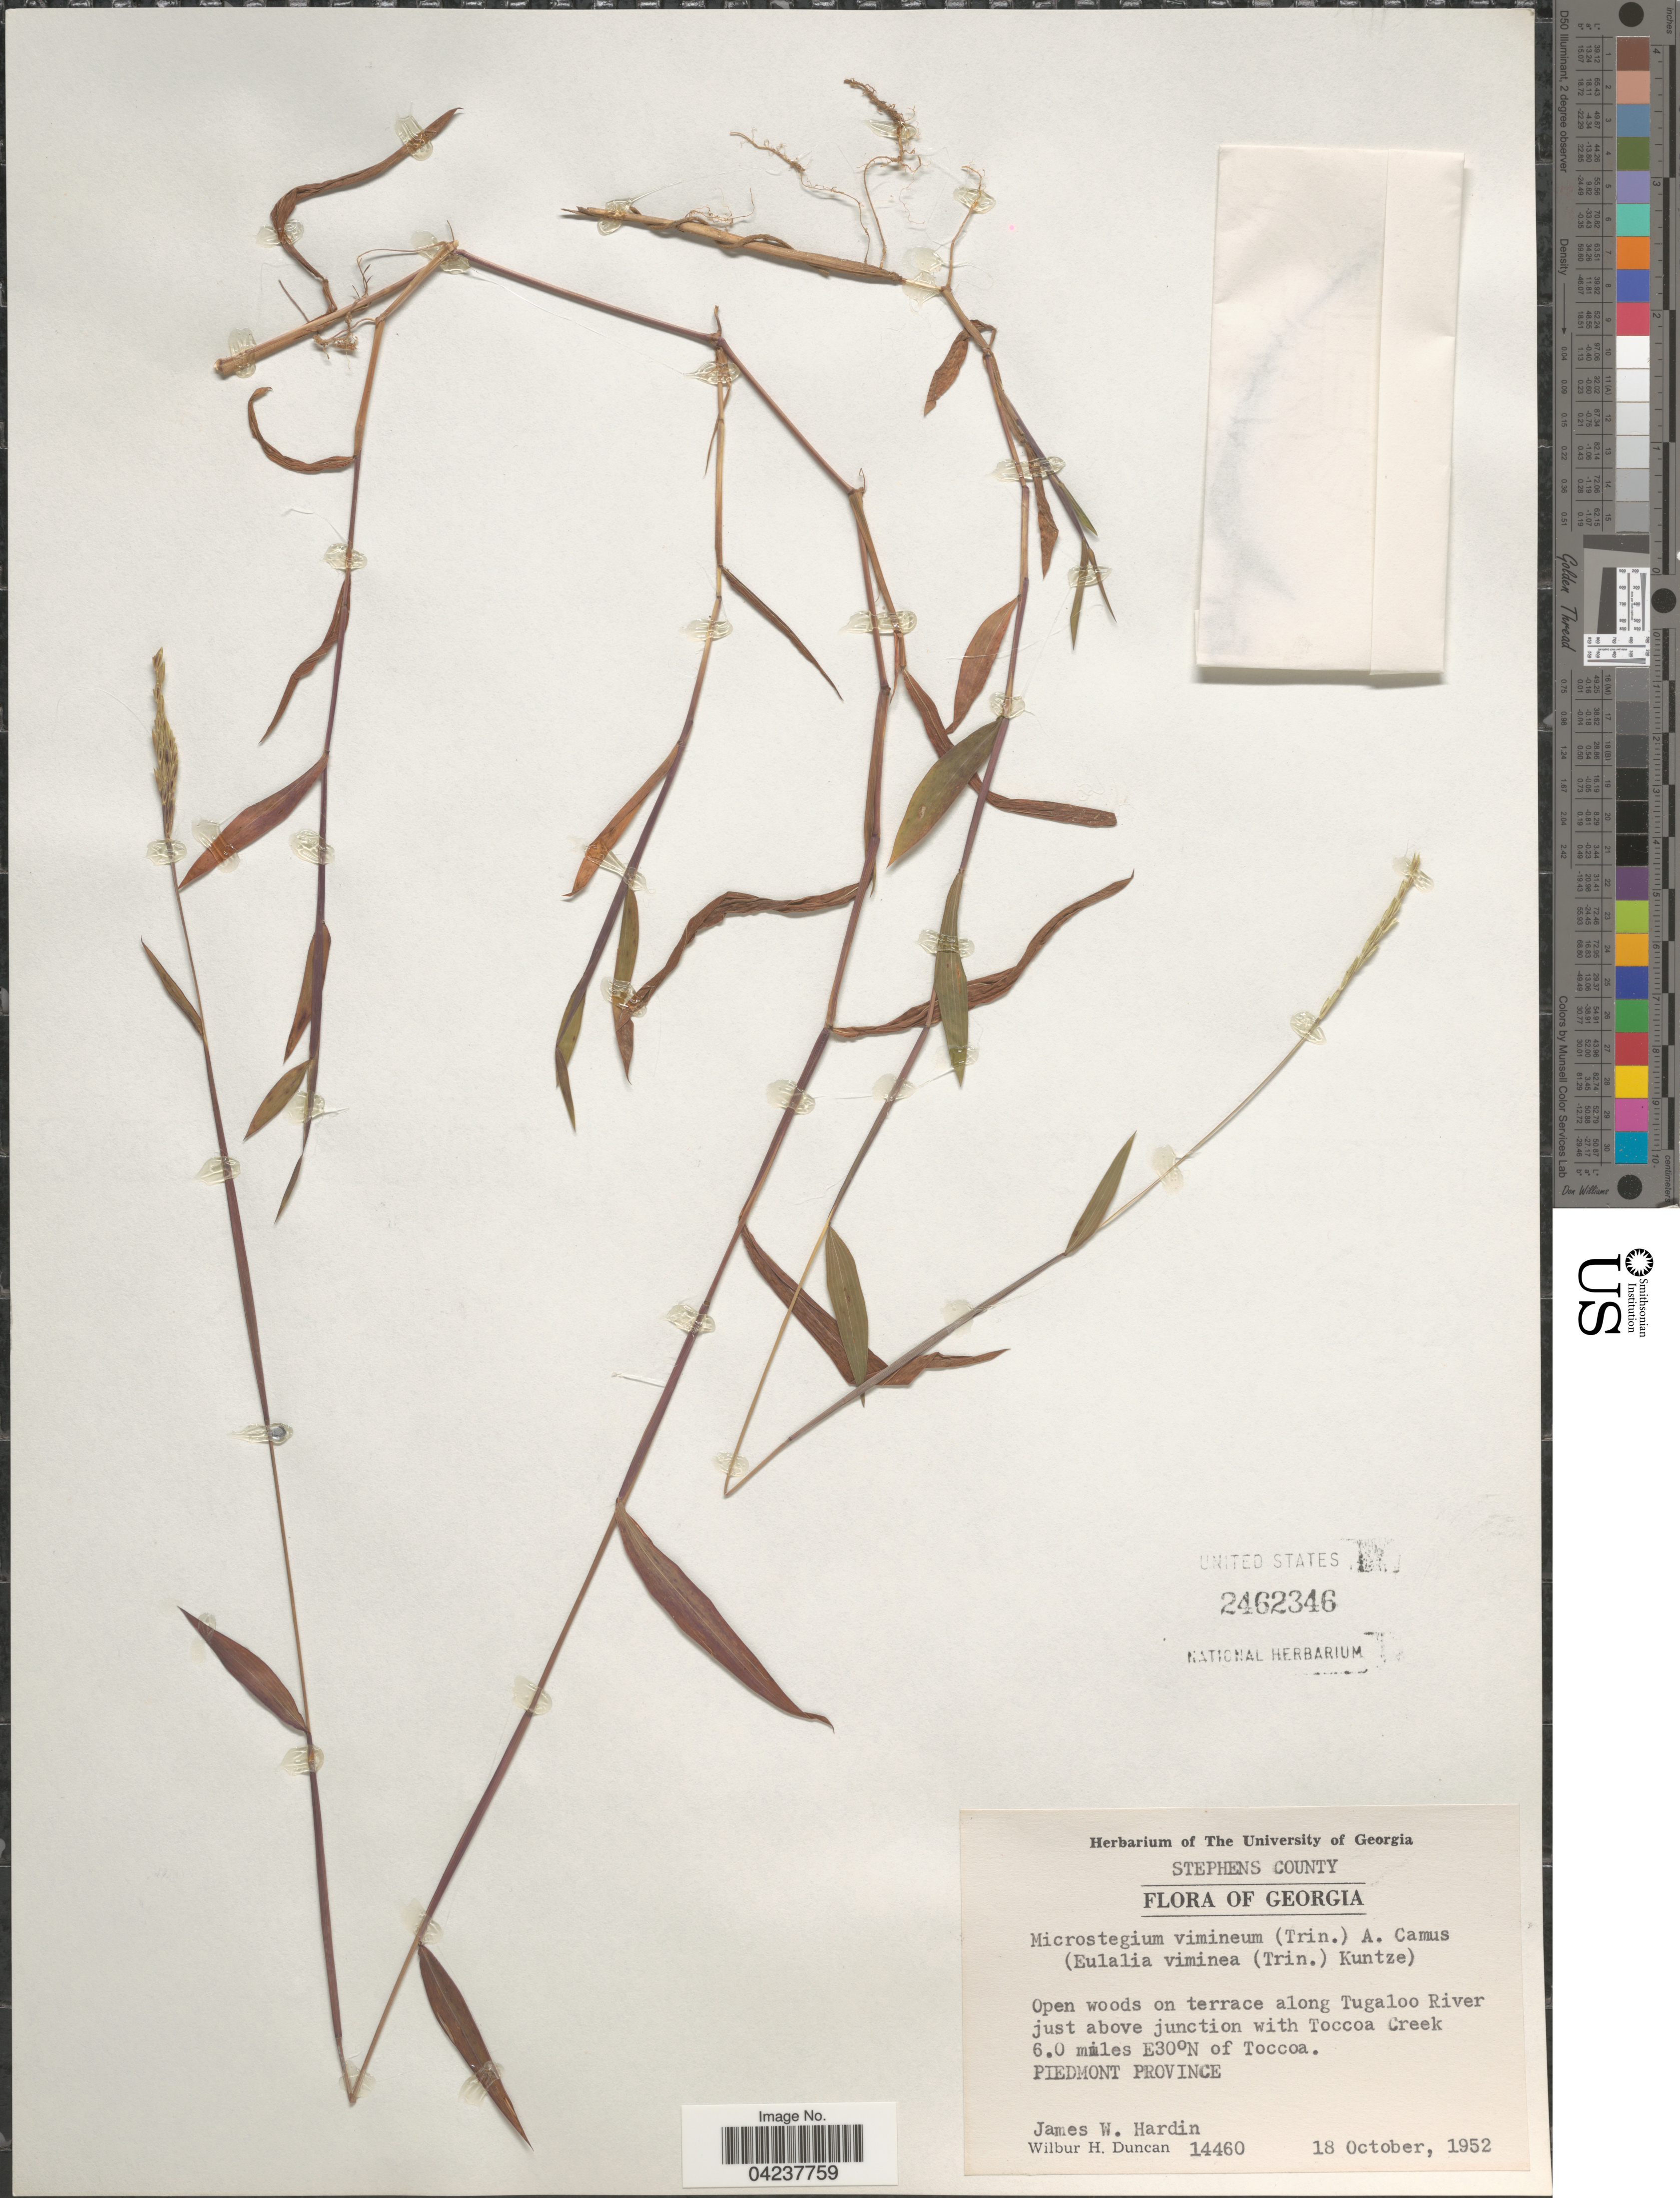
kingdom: Plantae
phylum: Tracheophyta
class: Liliopsida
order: Poales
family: Poaceae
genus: Microstegium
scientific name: Microstegium vimineum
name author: (Trin.) A. Camus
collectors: J. W. Hardin & W. H. Duncan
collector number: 14460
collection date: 1952-10-18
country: United States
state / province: Georgia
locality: Stephens County. Open woods on terrace along Tugaloo River just above junction with Toccoa Creek 6.0 miles E30°N of Toccoa. Piedmont Province.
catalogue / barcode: US 2462346